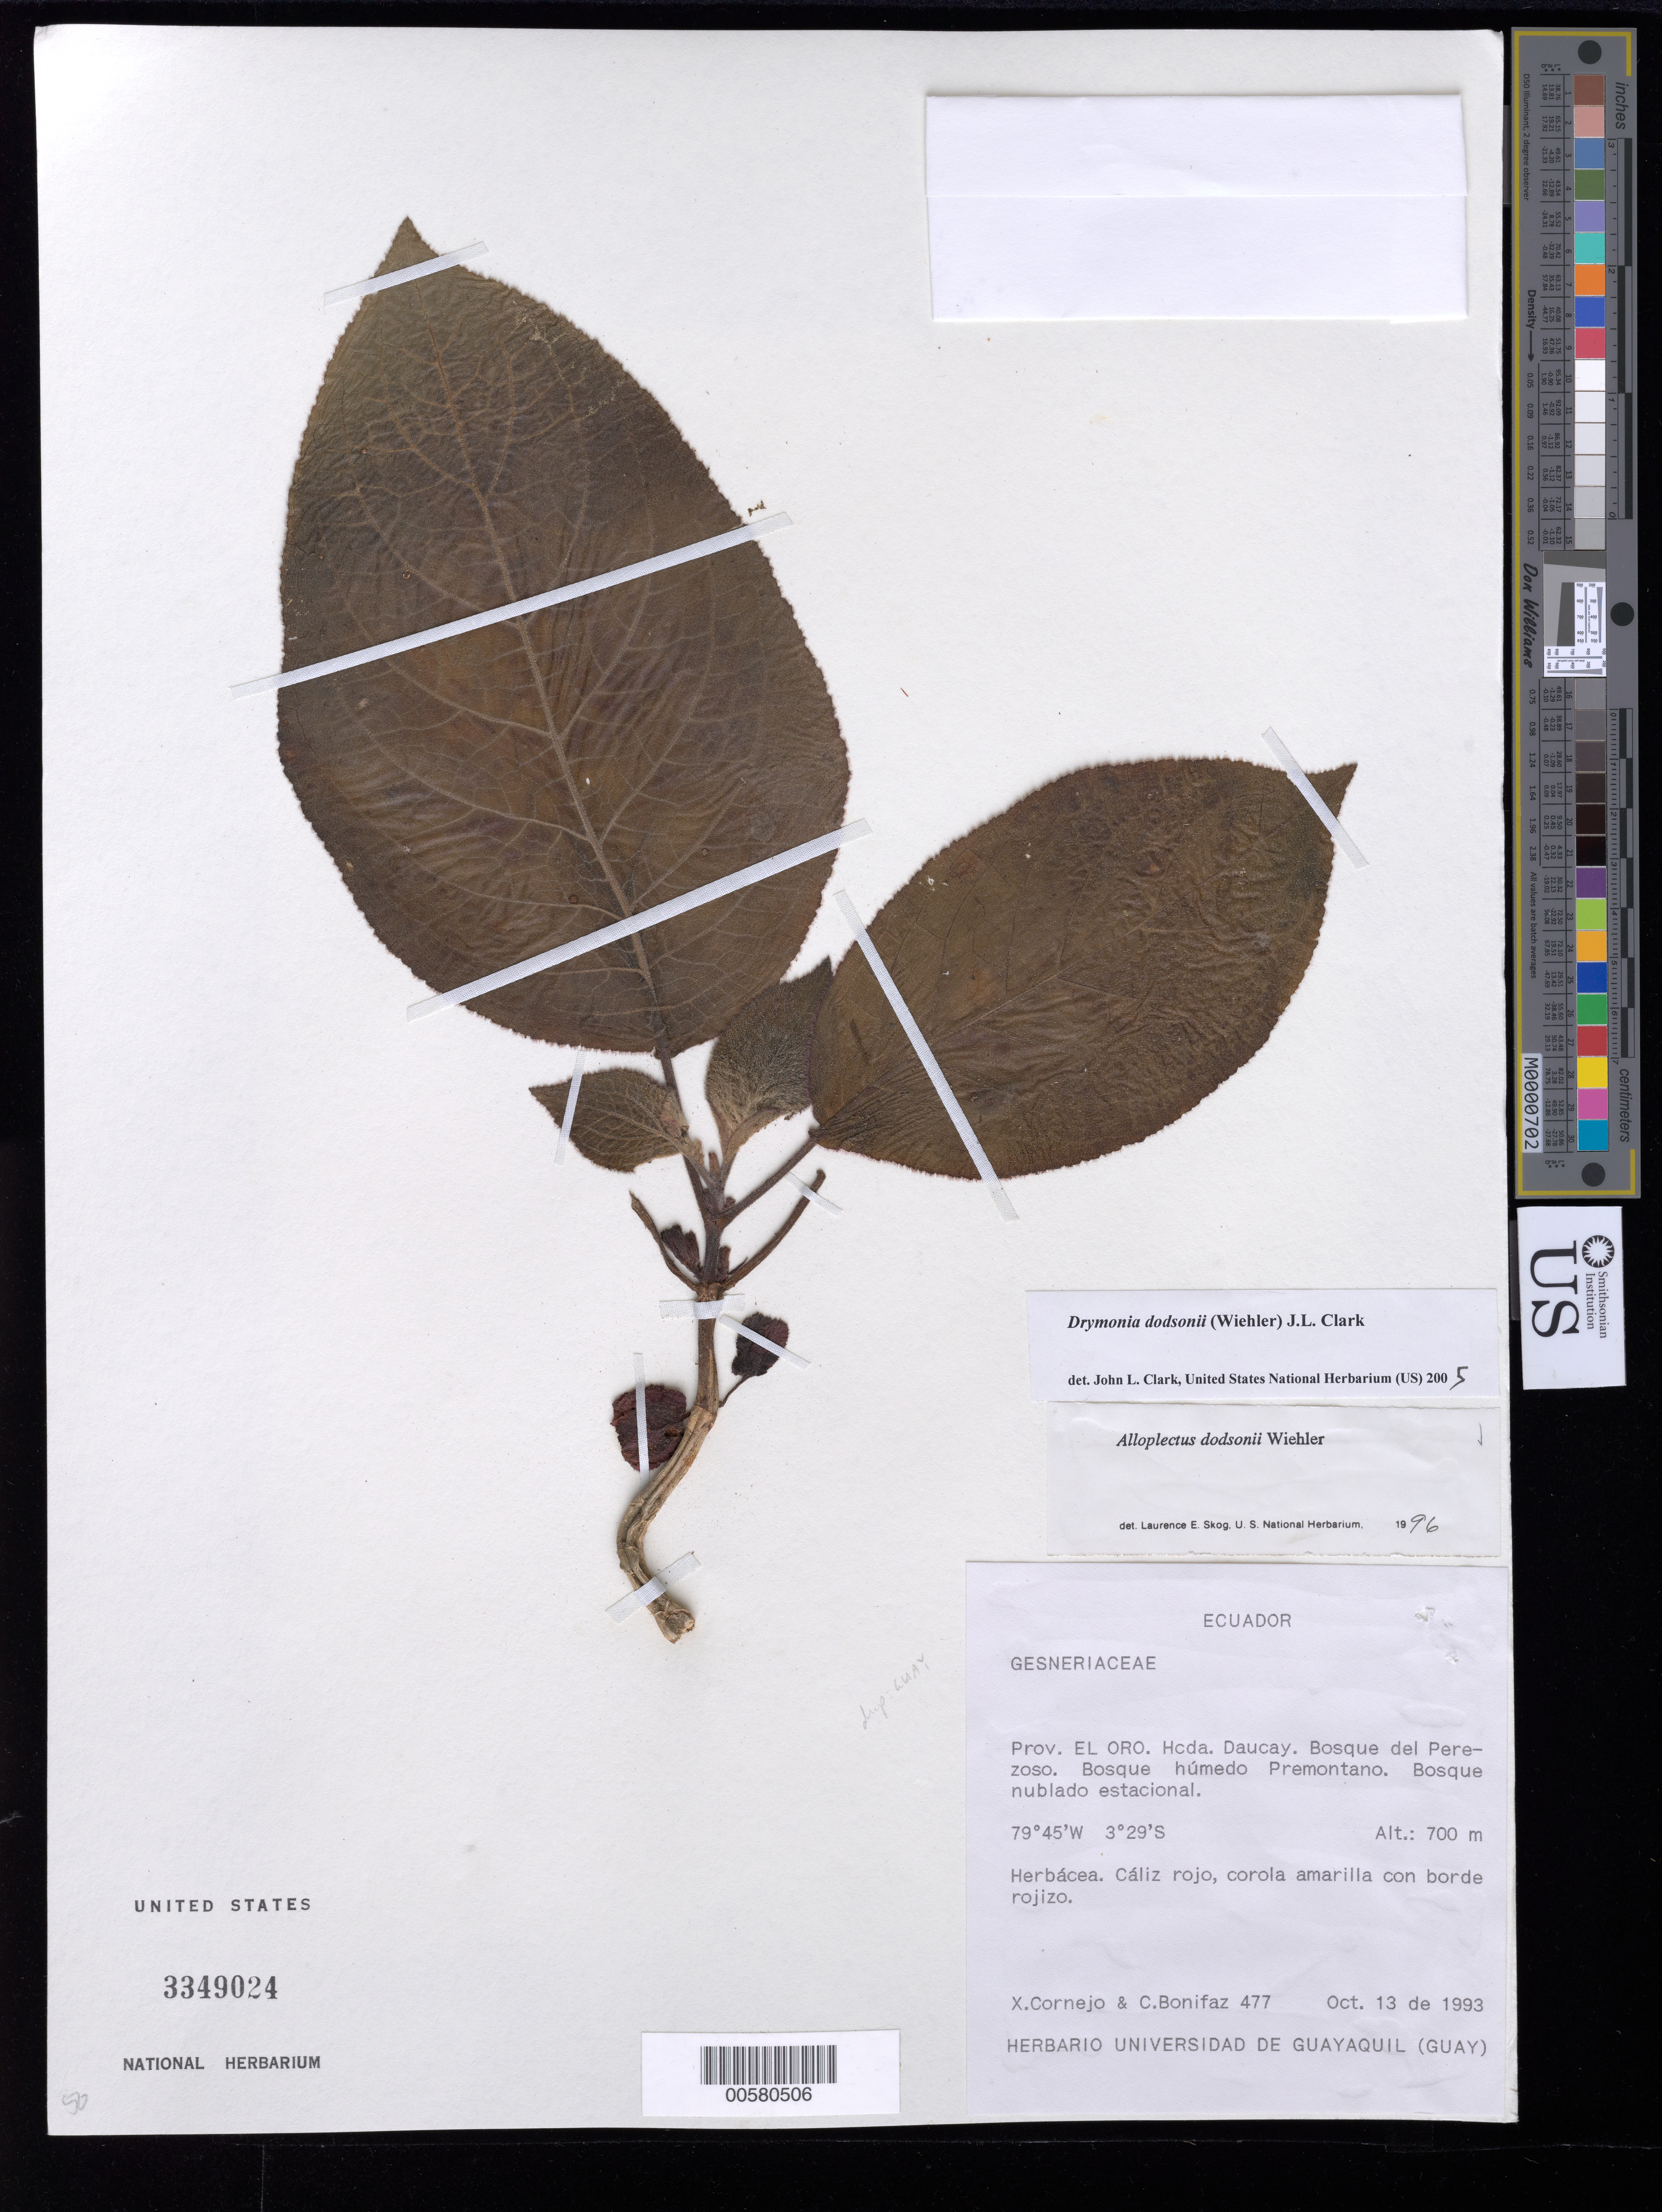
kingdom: Plantae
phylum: Tracheophyta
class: Magnoliopsida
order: Lamiales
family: Gesneriaceae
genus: Drymonia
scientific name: Drymonia dodsonii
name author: (Wiehler) J.L. Clark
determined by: Clark, J. L., (SEL), The Marie Selby Botanical Garden (UNITED STATES)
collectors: X. F. Cornejo & C. Bonifaz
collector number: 477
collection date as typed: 13 Oct 1993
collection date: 1993-10-13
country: Ecuador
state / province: El Oro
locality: Hcda. Daucay, Bosque del Perezoso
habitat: Bosque húmedo premontano; bosque nublado estacional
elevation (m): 700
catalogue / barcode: US 3349024